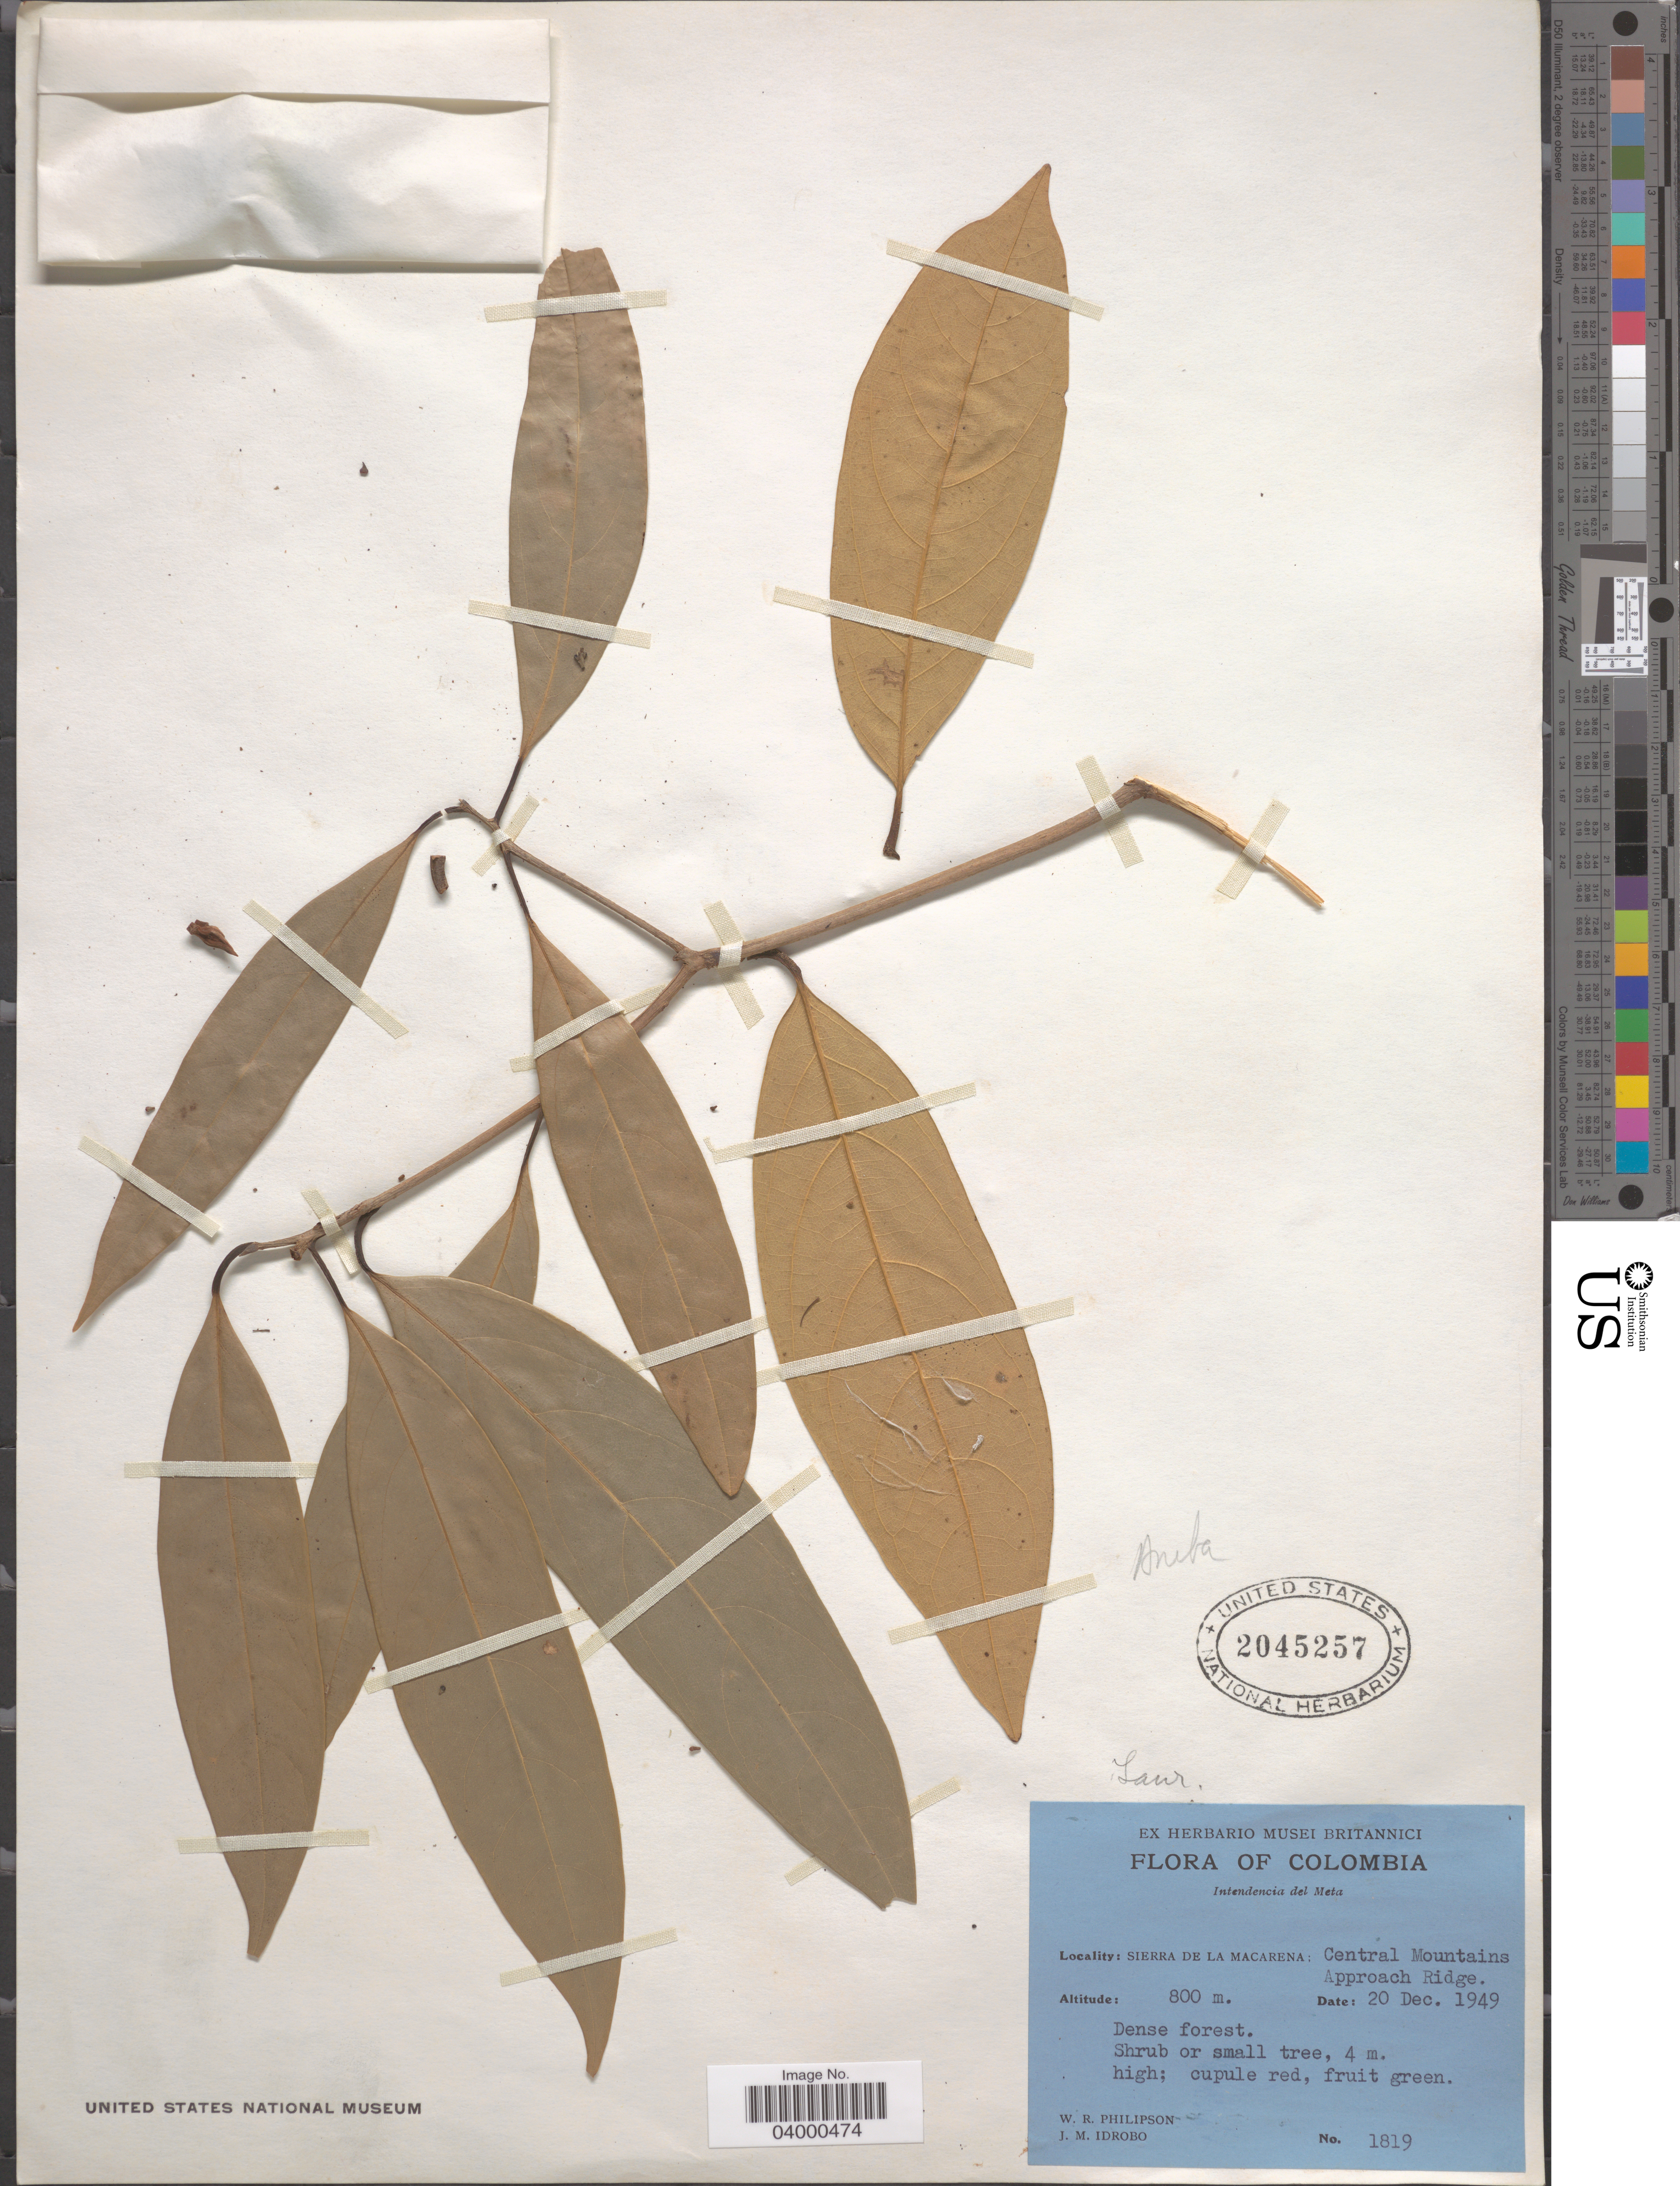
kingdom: Plantae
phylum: Tracheophyta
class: Magnoliopsida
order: Laurales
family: Lauraceae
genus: Aniba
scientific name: Aniba sp.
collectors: W. R. Philipson & J. M. Idrobo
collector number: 1819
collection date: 1949-12-20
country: Colombia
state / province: Meta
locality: Intendencia del Meta. Sierra de La Macarena: Central Mountains Approach Ridge.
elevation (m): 800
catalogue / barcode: US 2045257